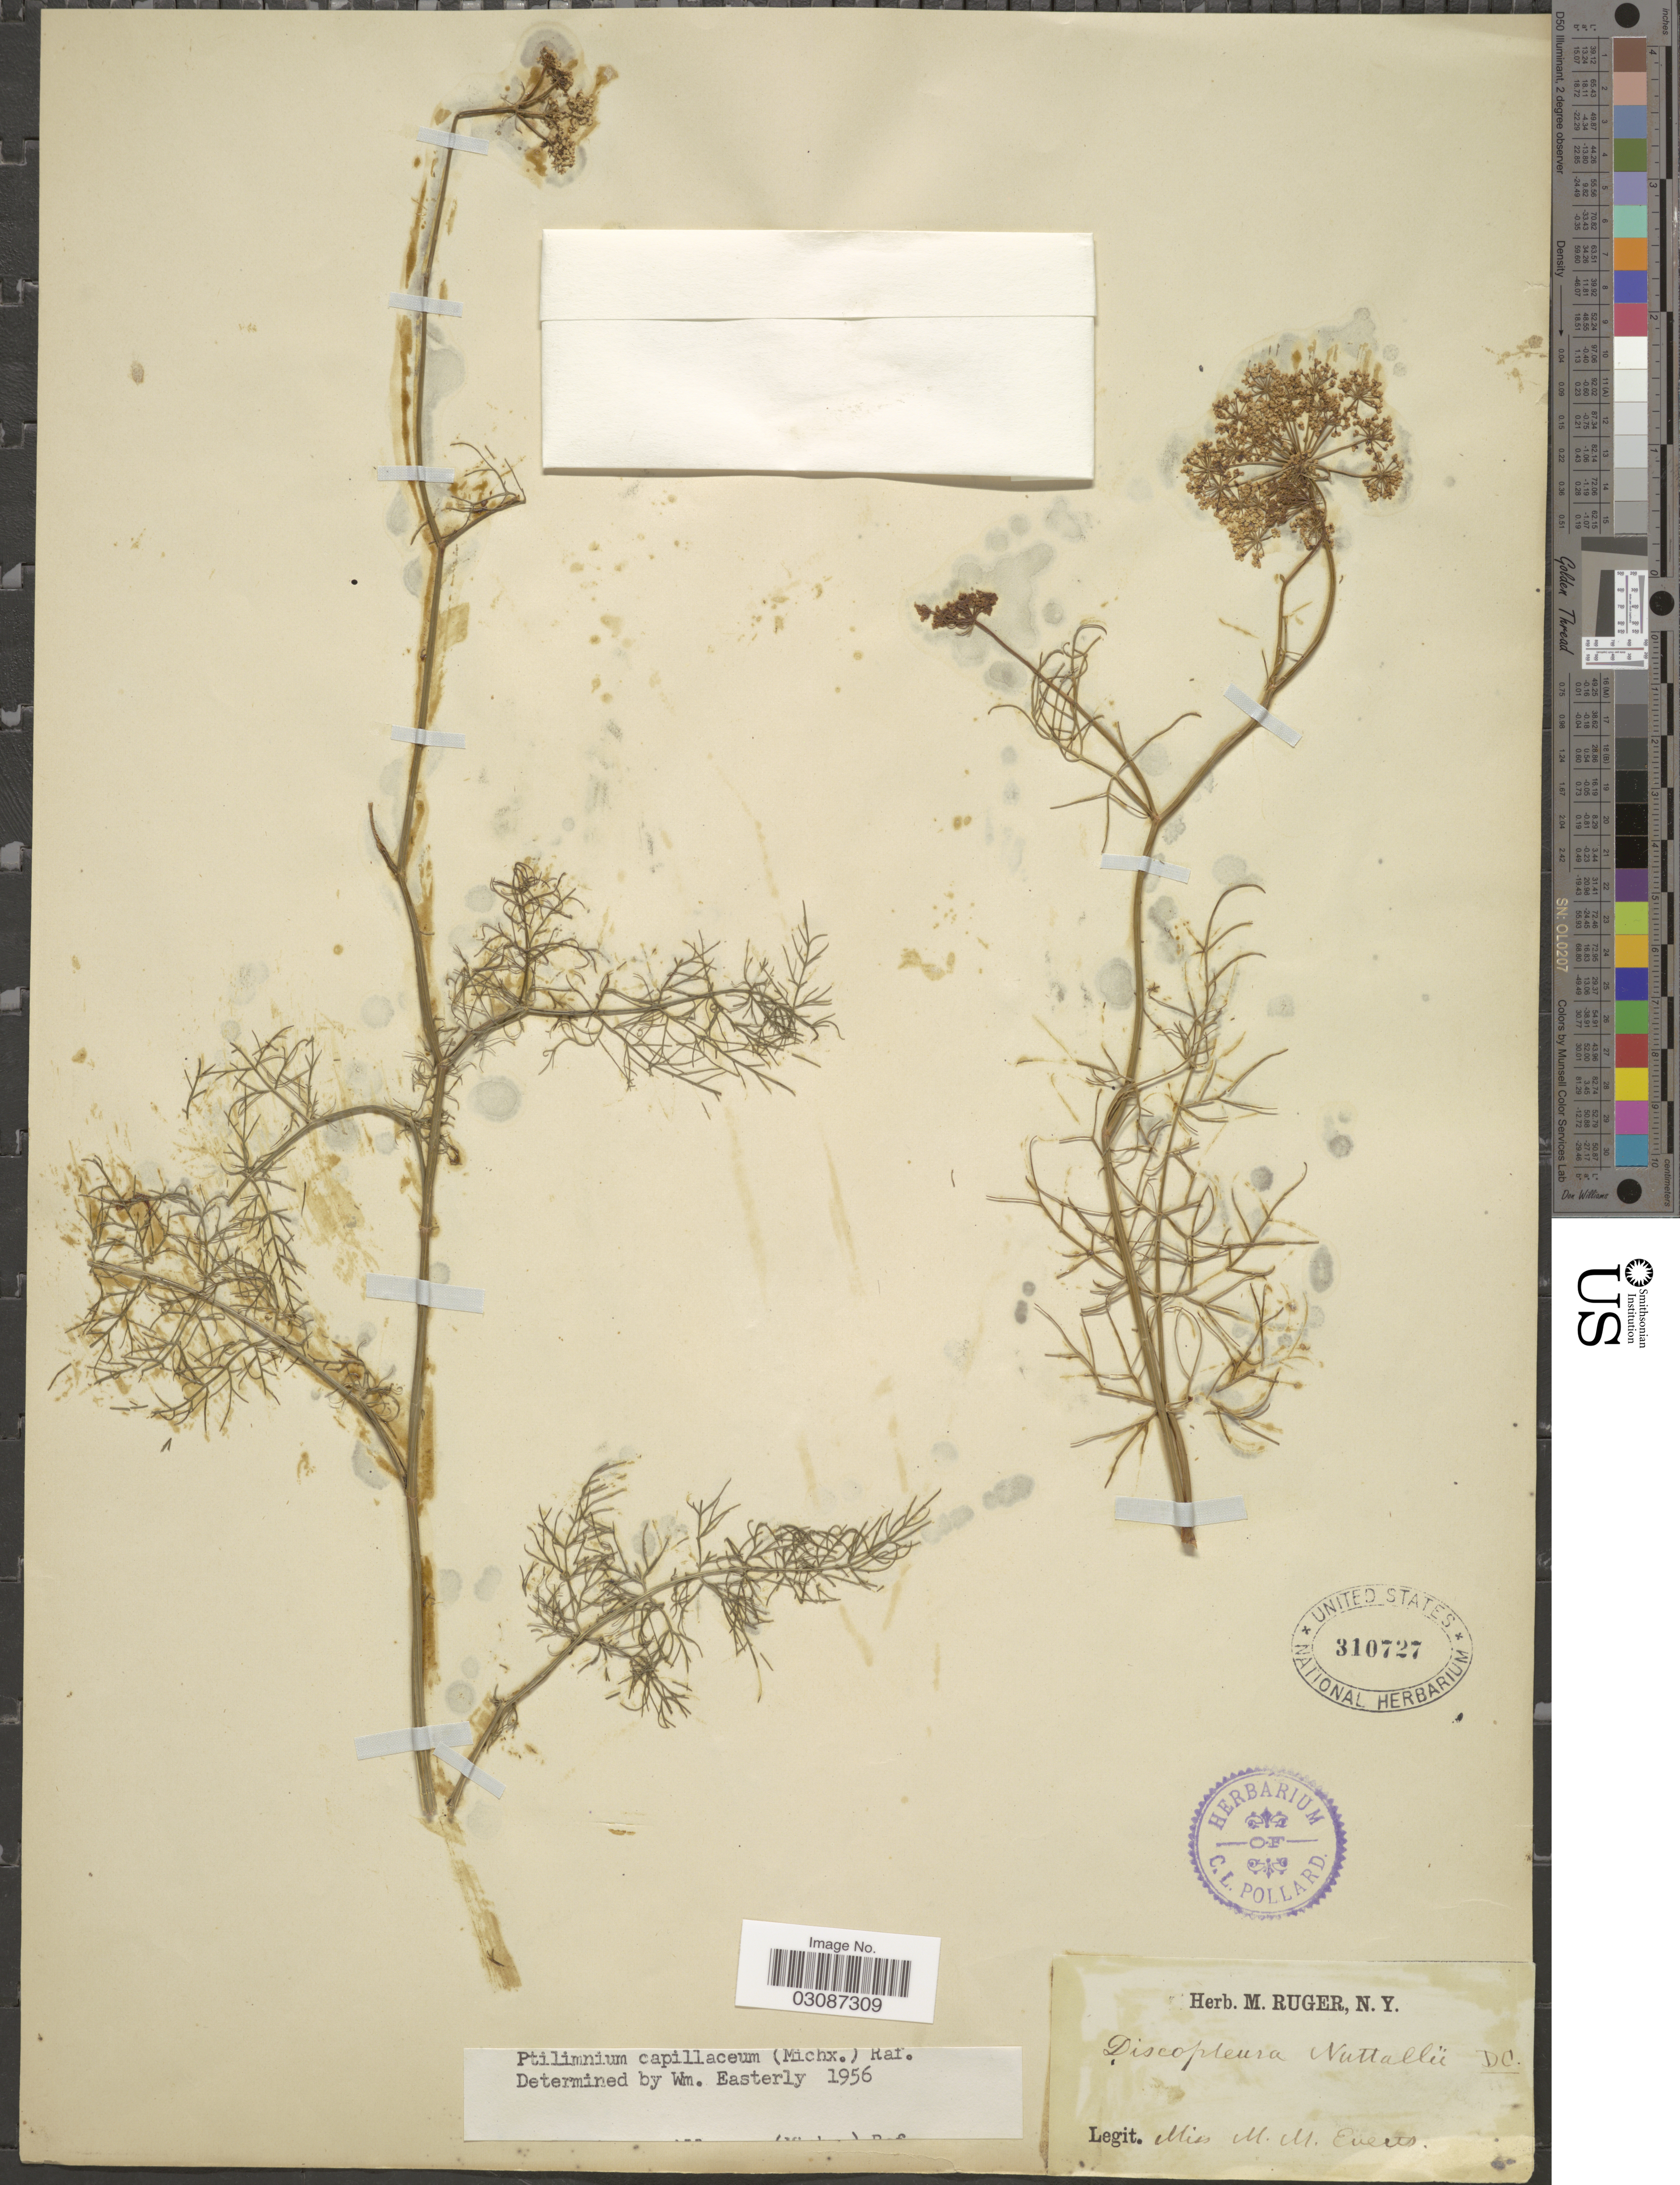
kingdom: Plantae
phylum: Tracheophyta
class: Magnoliopsida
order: Apiales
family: Apiaceae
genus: Ptilimnium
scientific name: Ptilimnium capillaceum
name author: (Michx.) Raf.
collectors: M. Everts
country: United States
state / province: New York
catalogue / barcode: US 310727